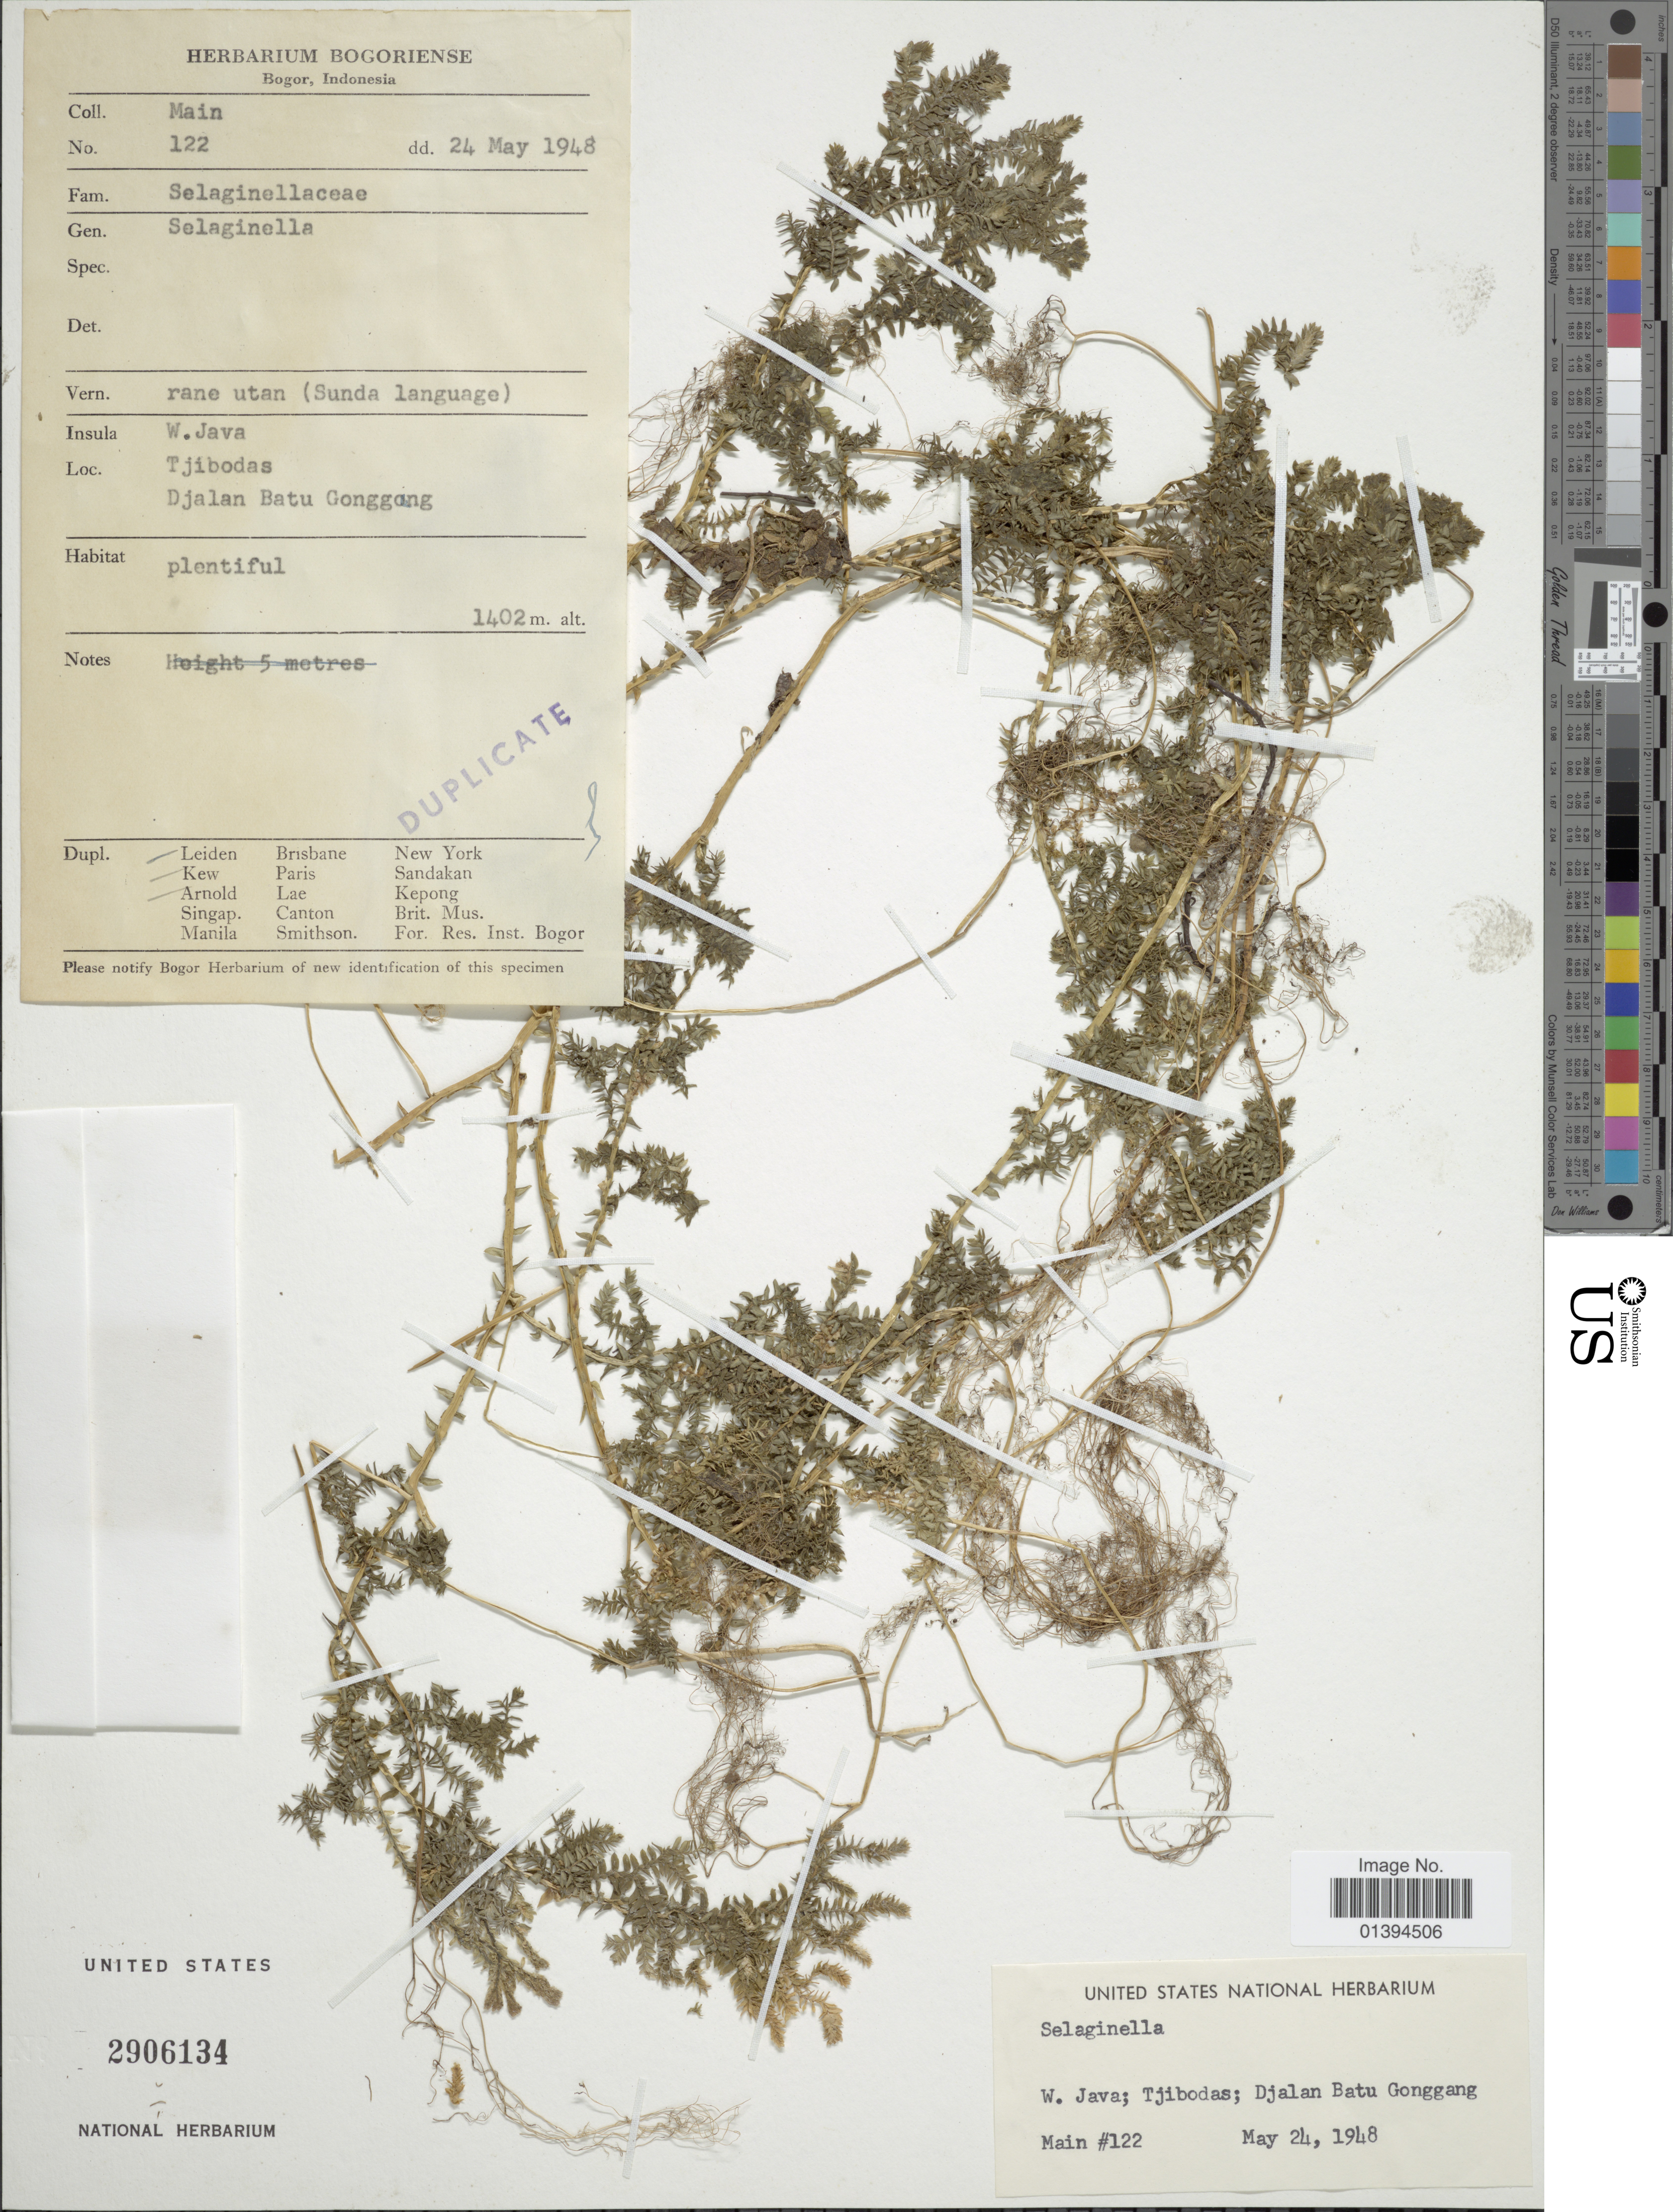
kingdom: Plantae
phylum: Tracheophyta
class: Lycopodiopsida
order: Selaginellales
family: Selaginellaceae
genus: Selaginella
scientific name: Selaginella sp.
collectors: -. Main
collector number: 122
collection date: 1948-05-24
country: Indonesia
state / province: Java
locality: W. Java, Tjibodas; Djalan Batu Gonggang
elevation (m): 1402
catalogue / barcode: US 2906134